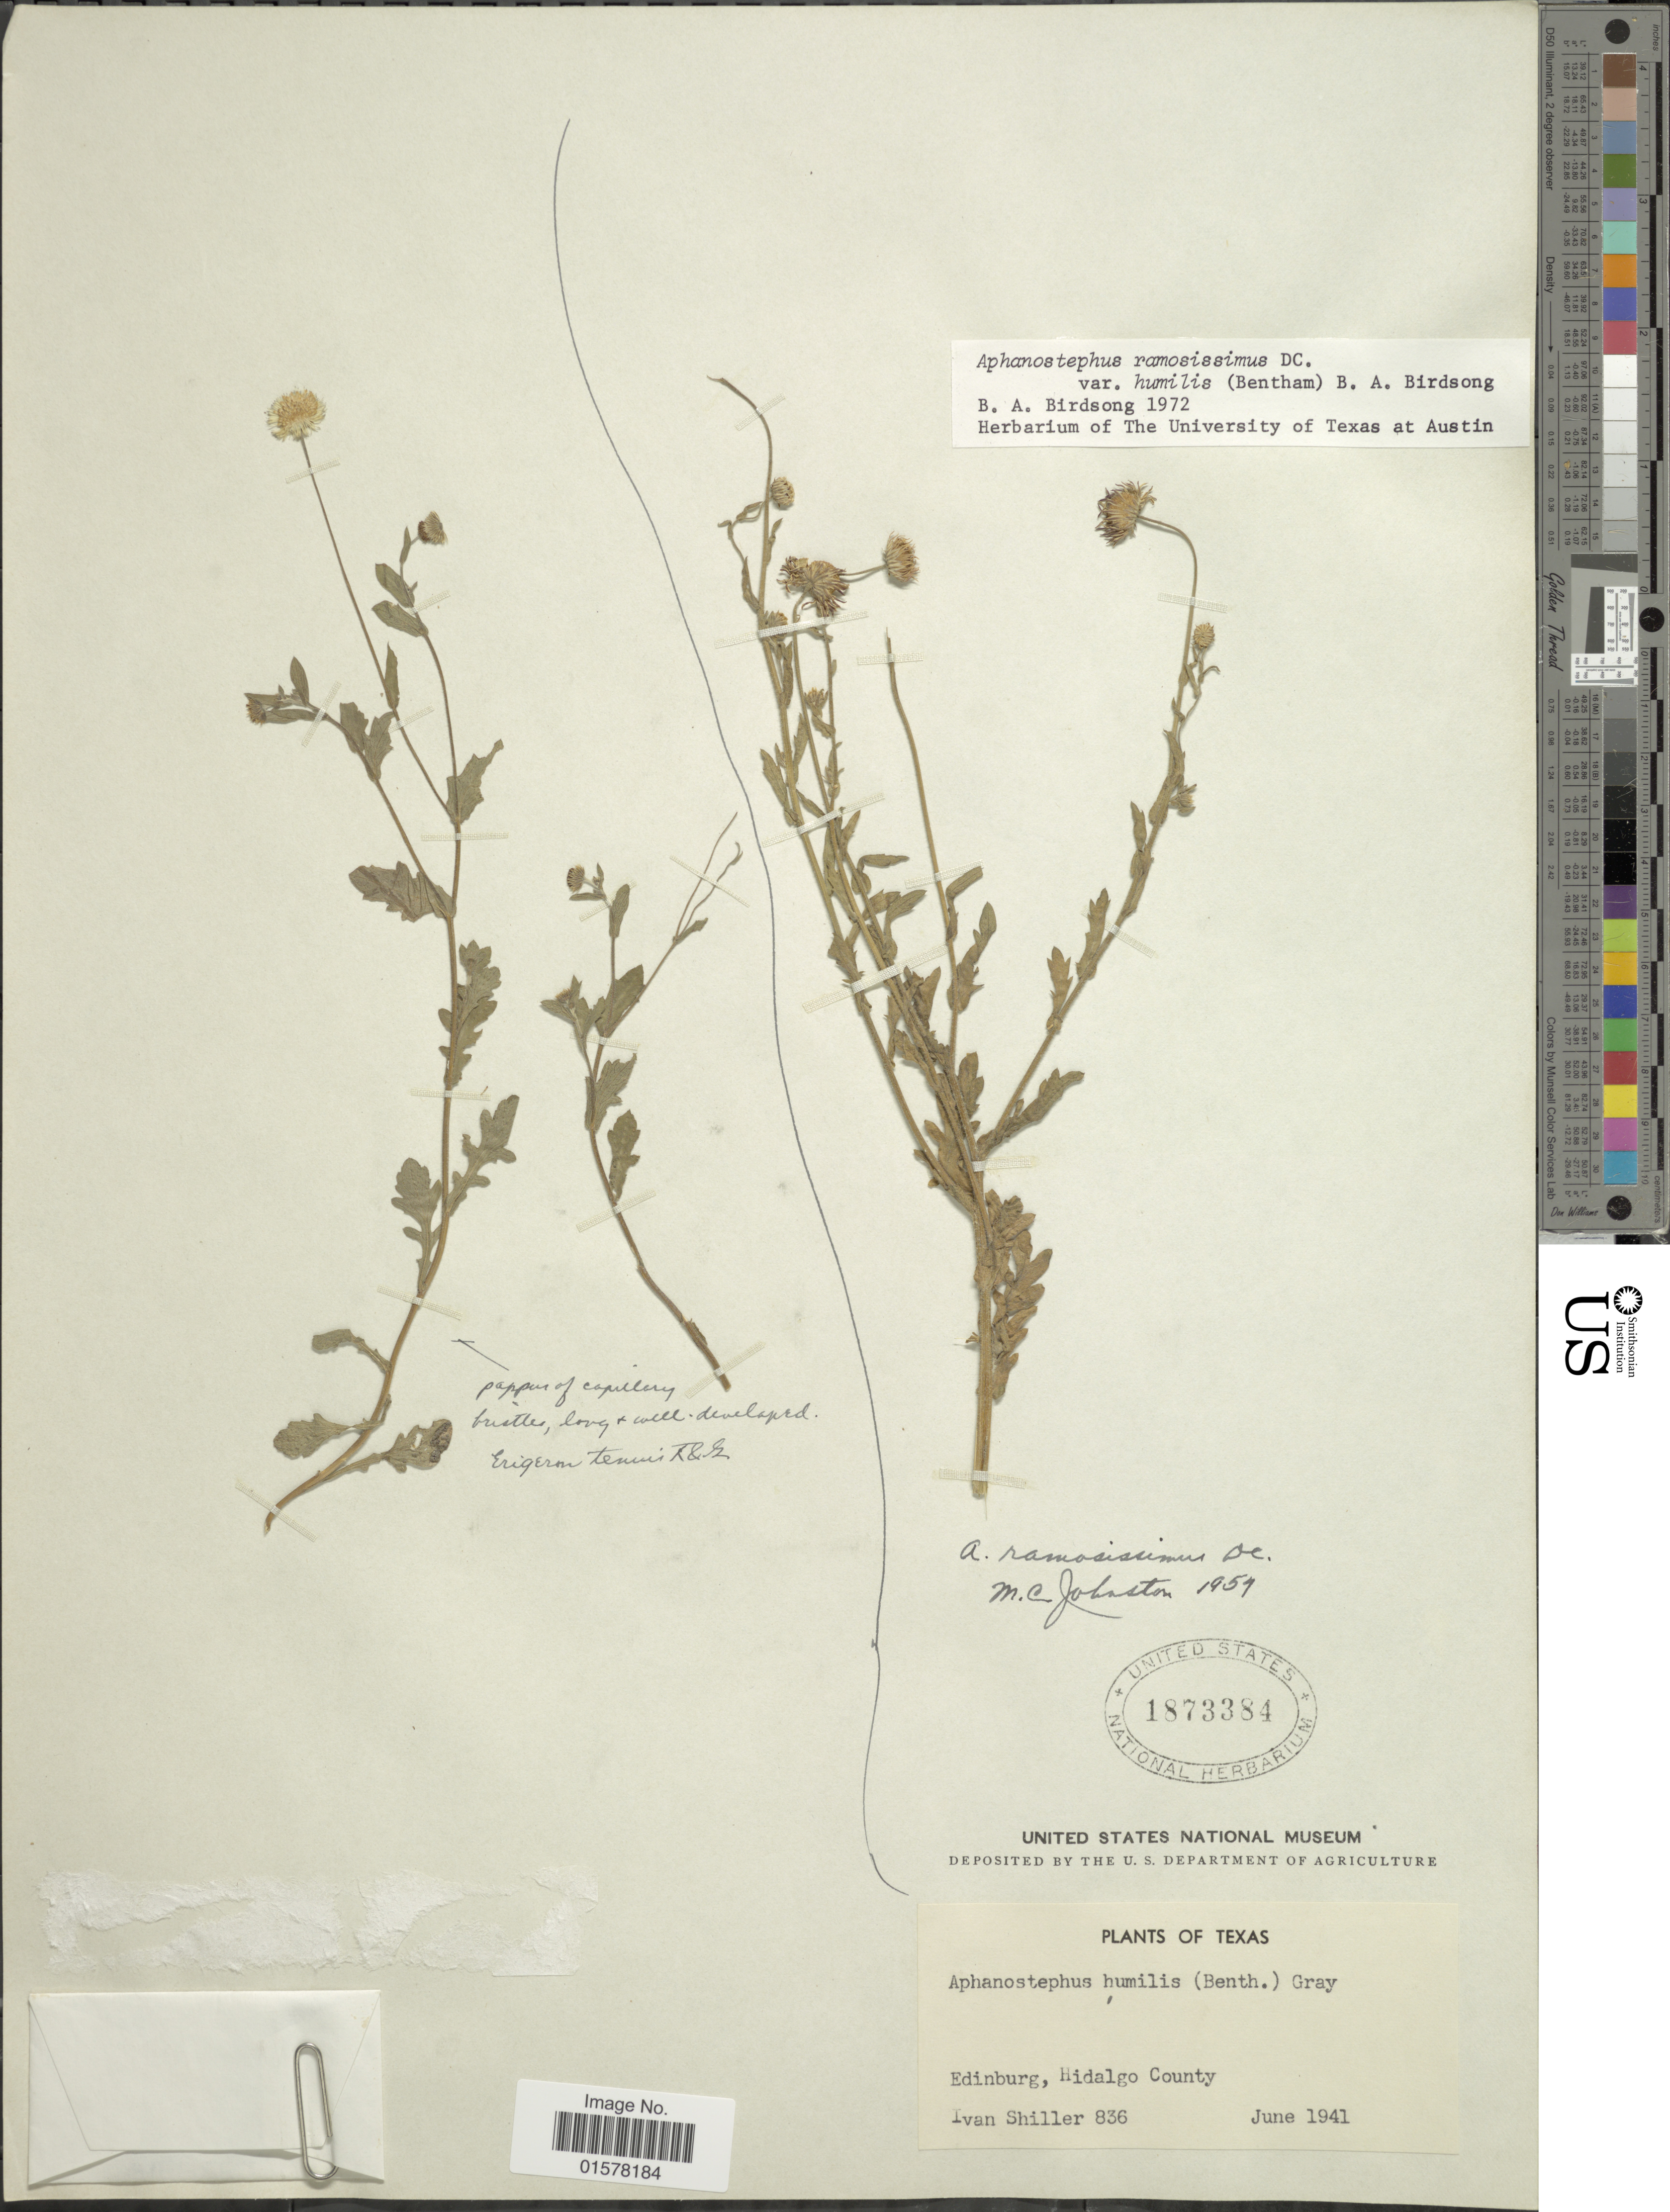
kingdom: Plantae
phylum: Tracheophyta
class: Magnoliopsida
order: Asterales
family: Asteraceae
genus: Aphanostephus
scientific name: Aphanostephus ramosissimus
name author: DC.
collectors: I. Shiller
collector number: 836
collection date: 1941-06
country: United States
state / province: Texas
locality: Texas, Edinburg, Hidalgo County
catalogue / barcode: US 1873384